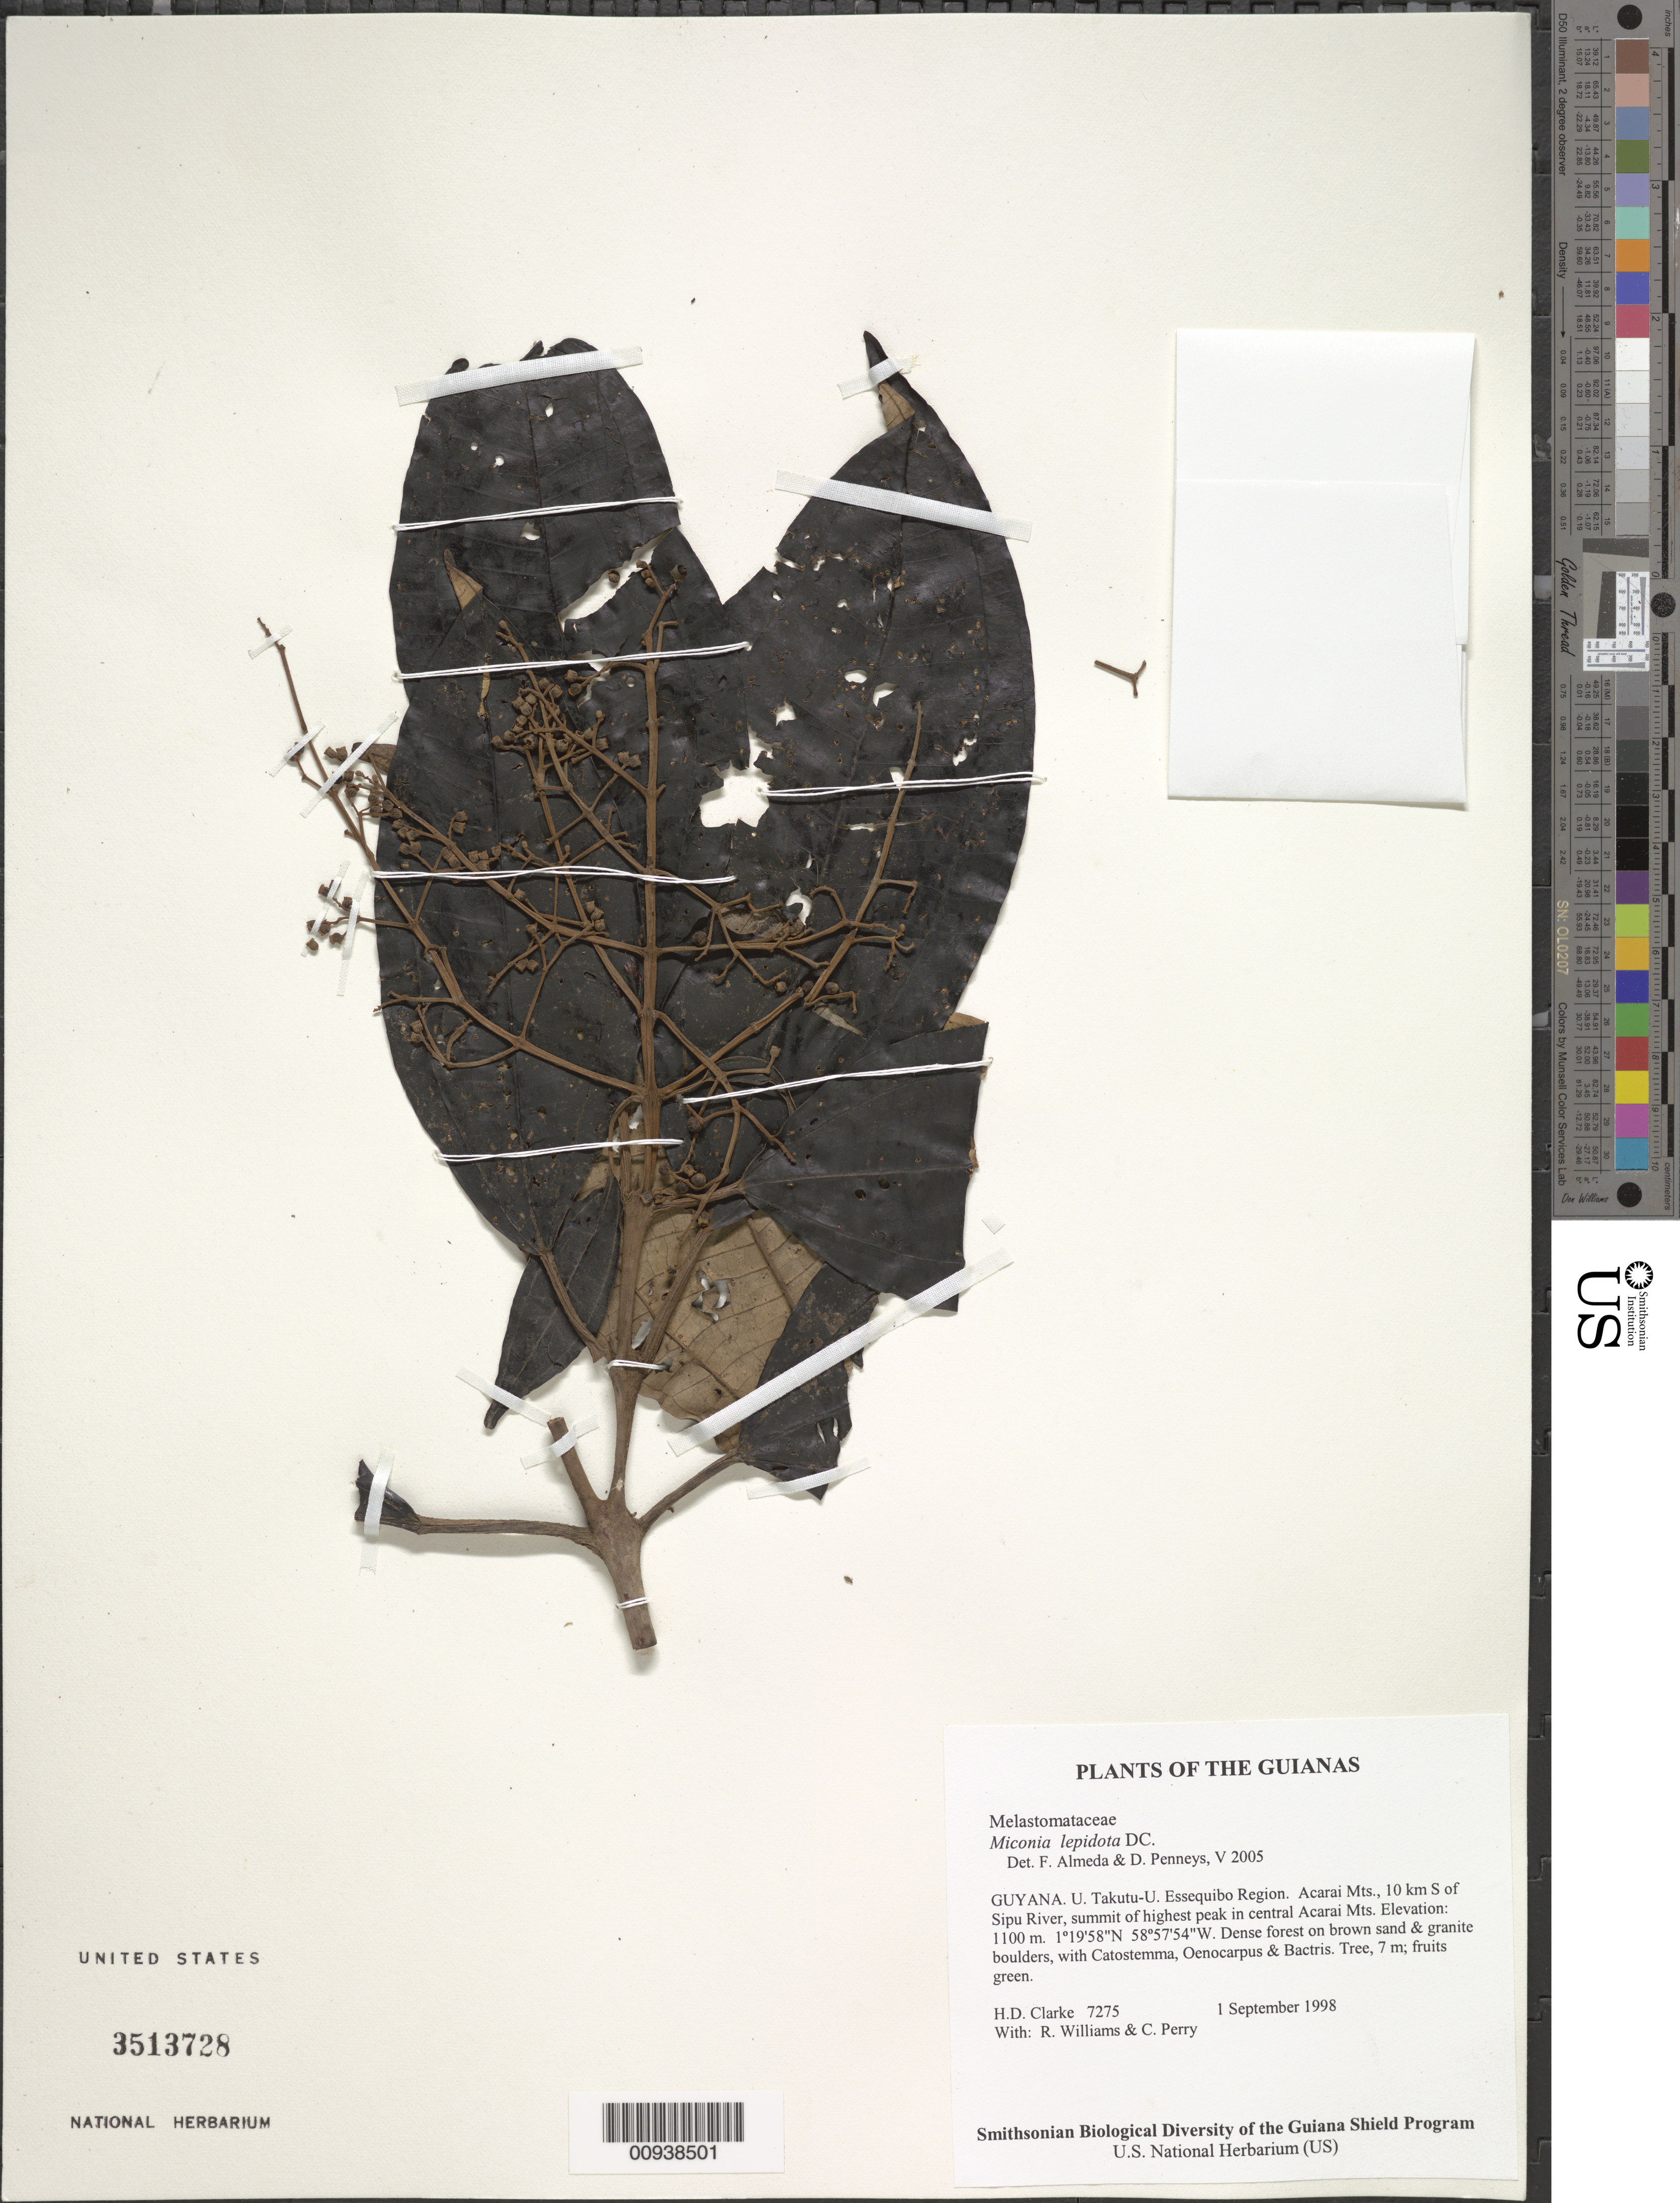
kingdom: Plantae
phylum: Tracheophyta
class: Magnoliopsida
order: Myrtales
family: Melastomataceae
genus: Miconia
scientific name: Miconia lepidota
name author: Schrank & Mart. ex DC.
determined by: Almeda, F.; Penneys, D. S.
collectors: H. D. Clarke, R. Williams & C. Perry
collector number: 7275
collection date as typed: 1 September 1998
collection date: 1998-09-01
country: Guyana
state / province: U. Takutu-U. Essequibo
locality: Acarai Mts., 10 km S of Sipu River, summit of highest peak in central Acarai Mts.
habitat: Dense forest on brown sand & granite boulders, with Catostemma, Oenocarpus & Bactris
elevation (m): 1100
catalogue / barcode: US 3513728